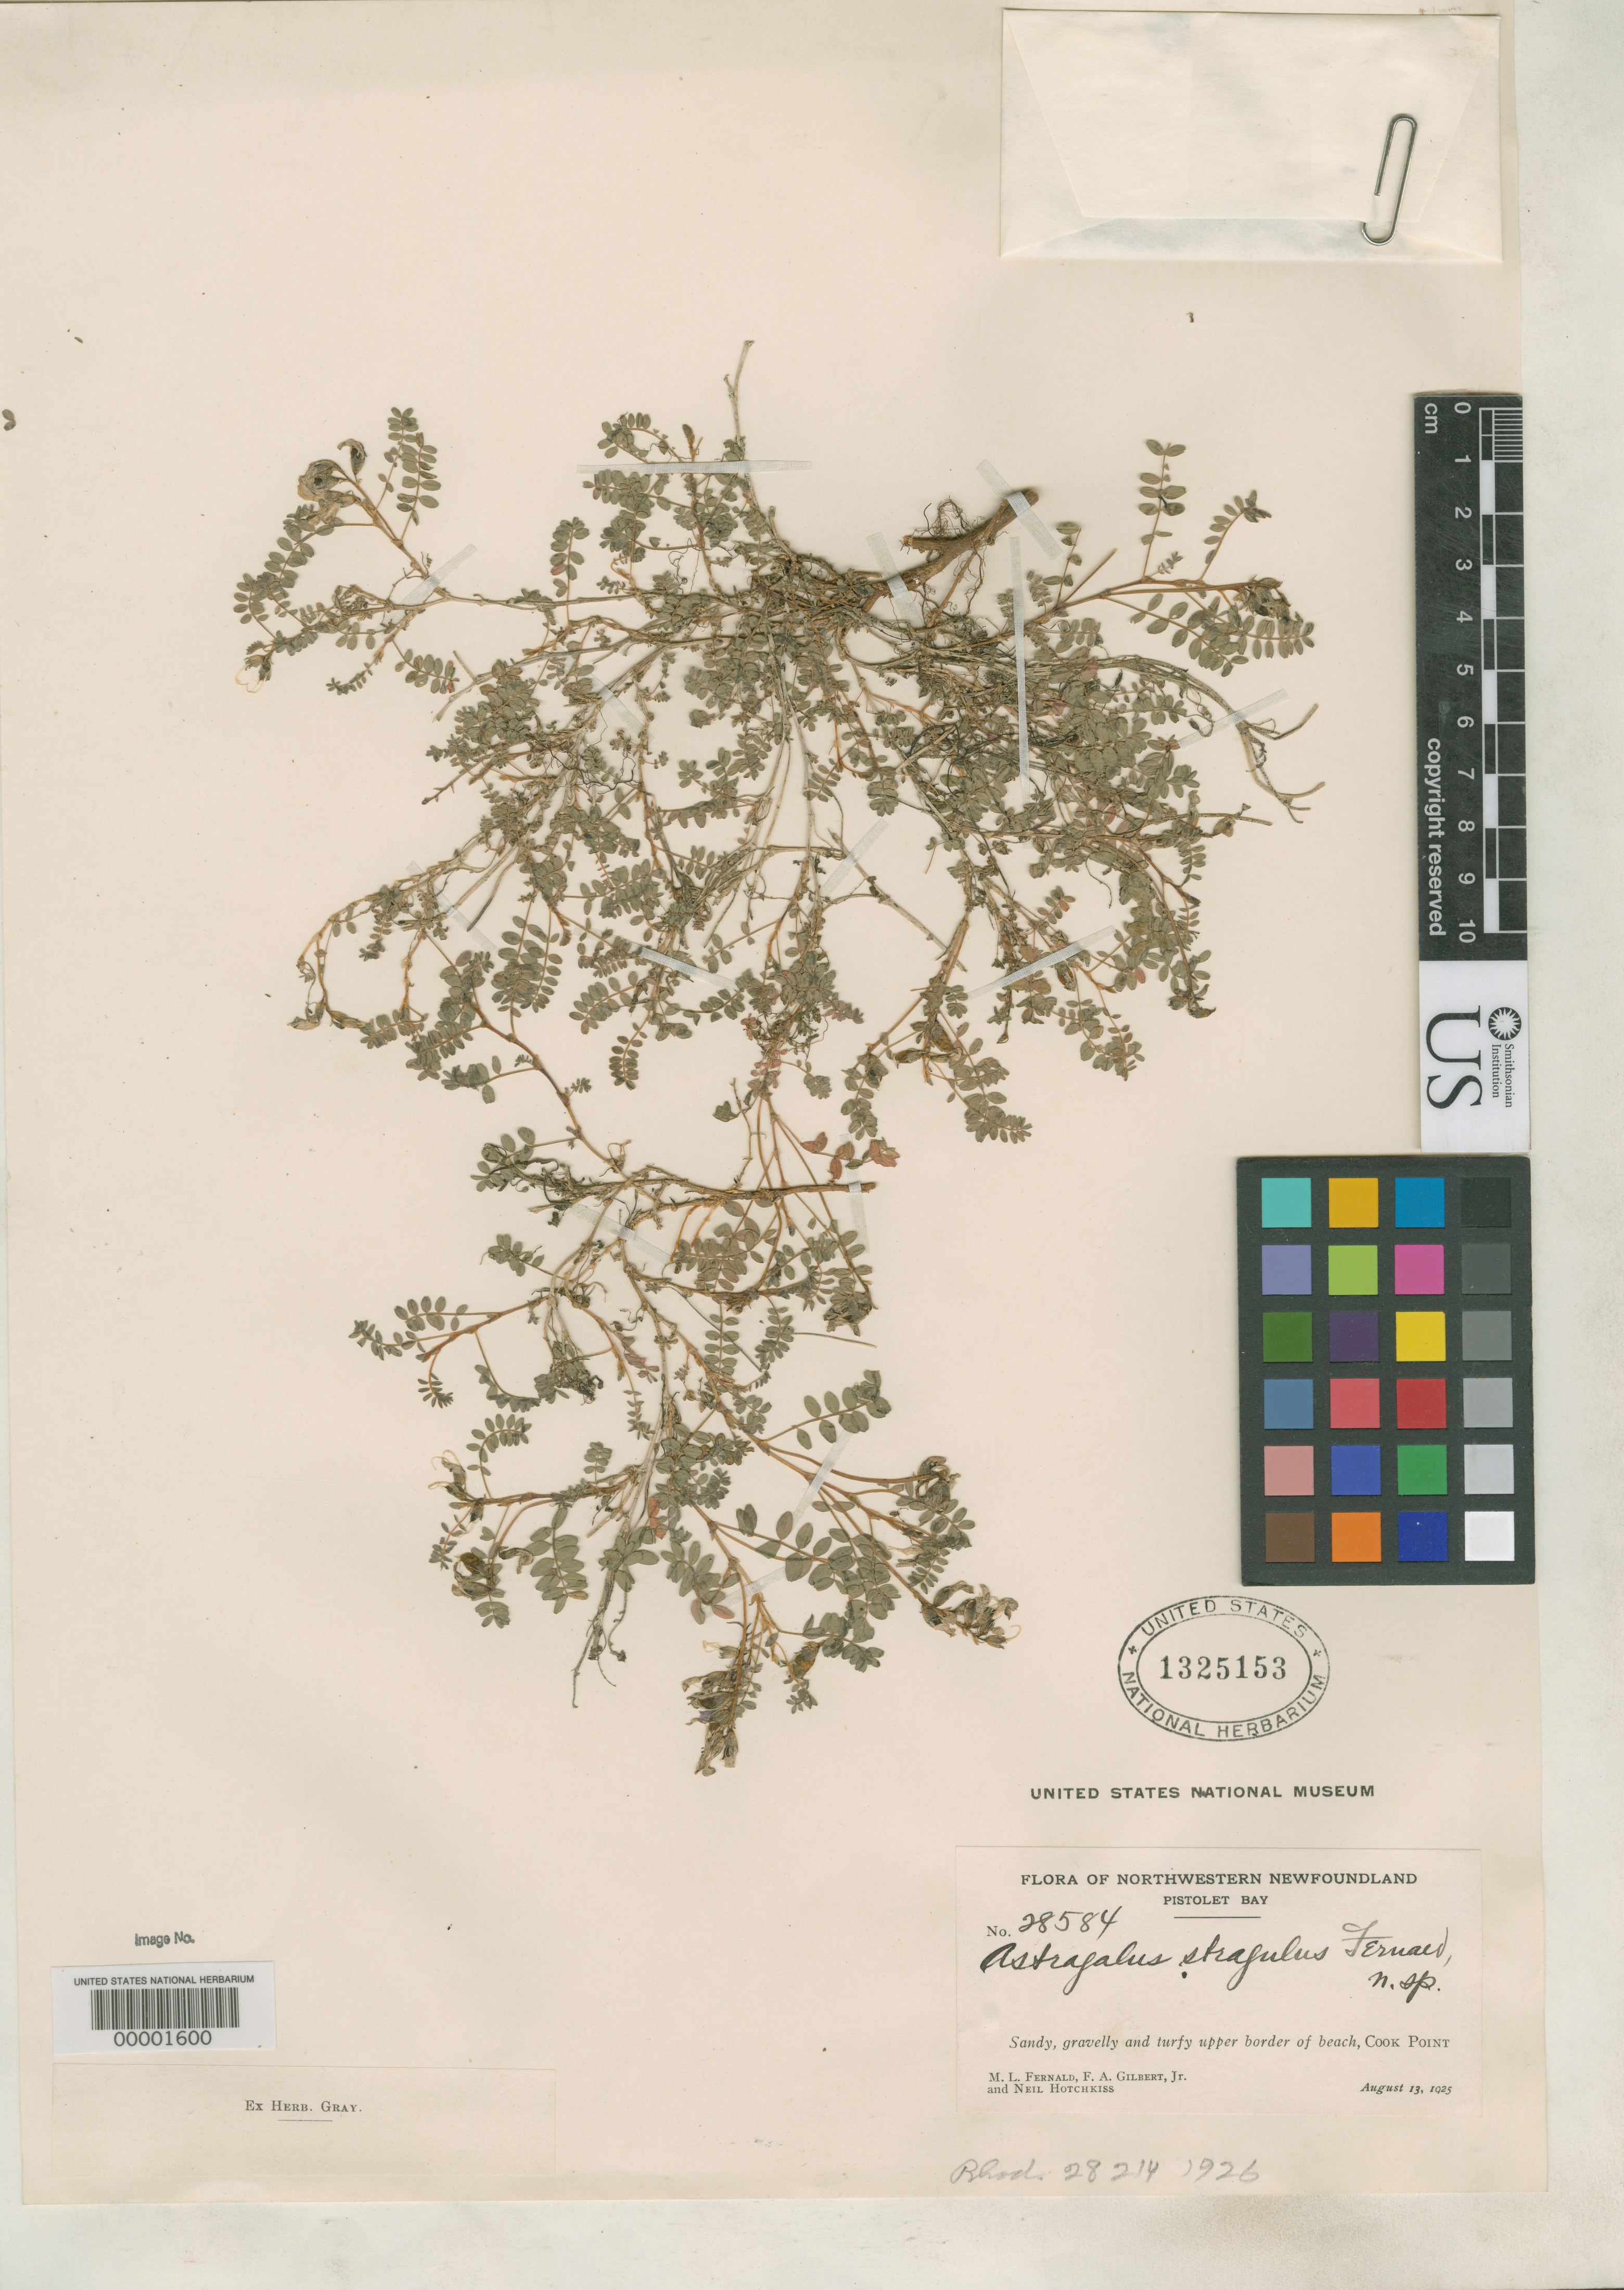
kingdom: Plantae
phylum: Tracheophyta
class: Magnoliopsida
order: Fabales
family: Fabaceae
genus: Astragalus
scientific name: Astragalus stragulus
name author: Fernald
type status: Isotype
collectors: M. L. Fernald, F. A. Gilbert & N. Hotchkiss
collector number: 28584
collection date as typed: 13 Aug 1925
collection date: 1925-08-13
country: Canada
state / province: Newfoundland and Labrador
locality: Pistolet Bay, upper border of Beach, Cook Point.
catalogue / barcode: US 1325153